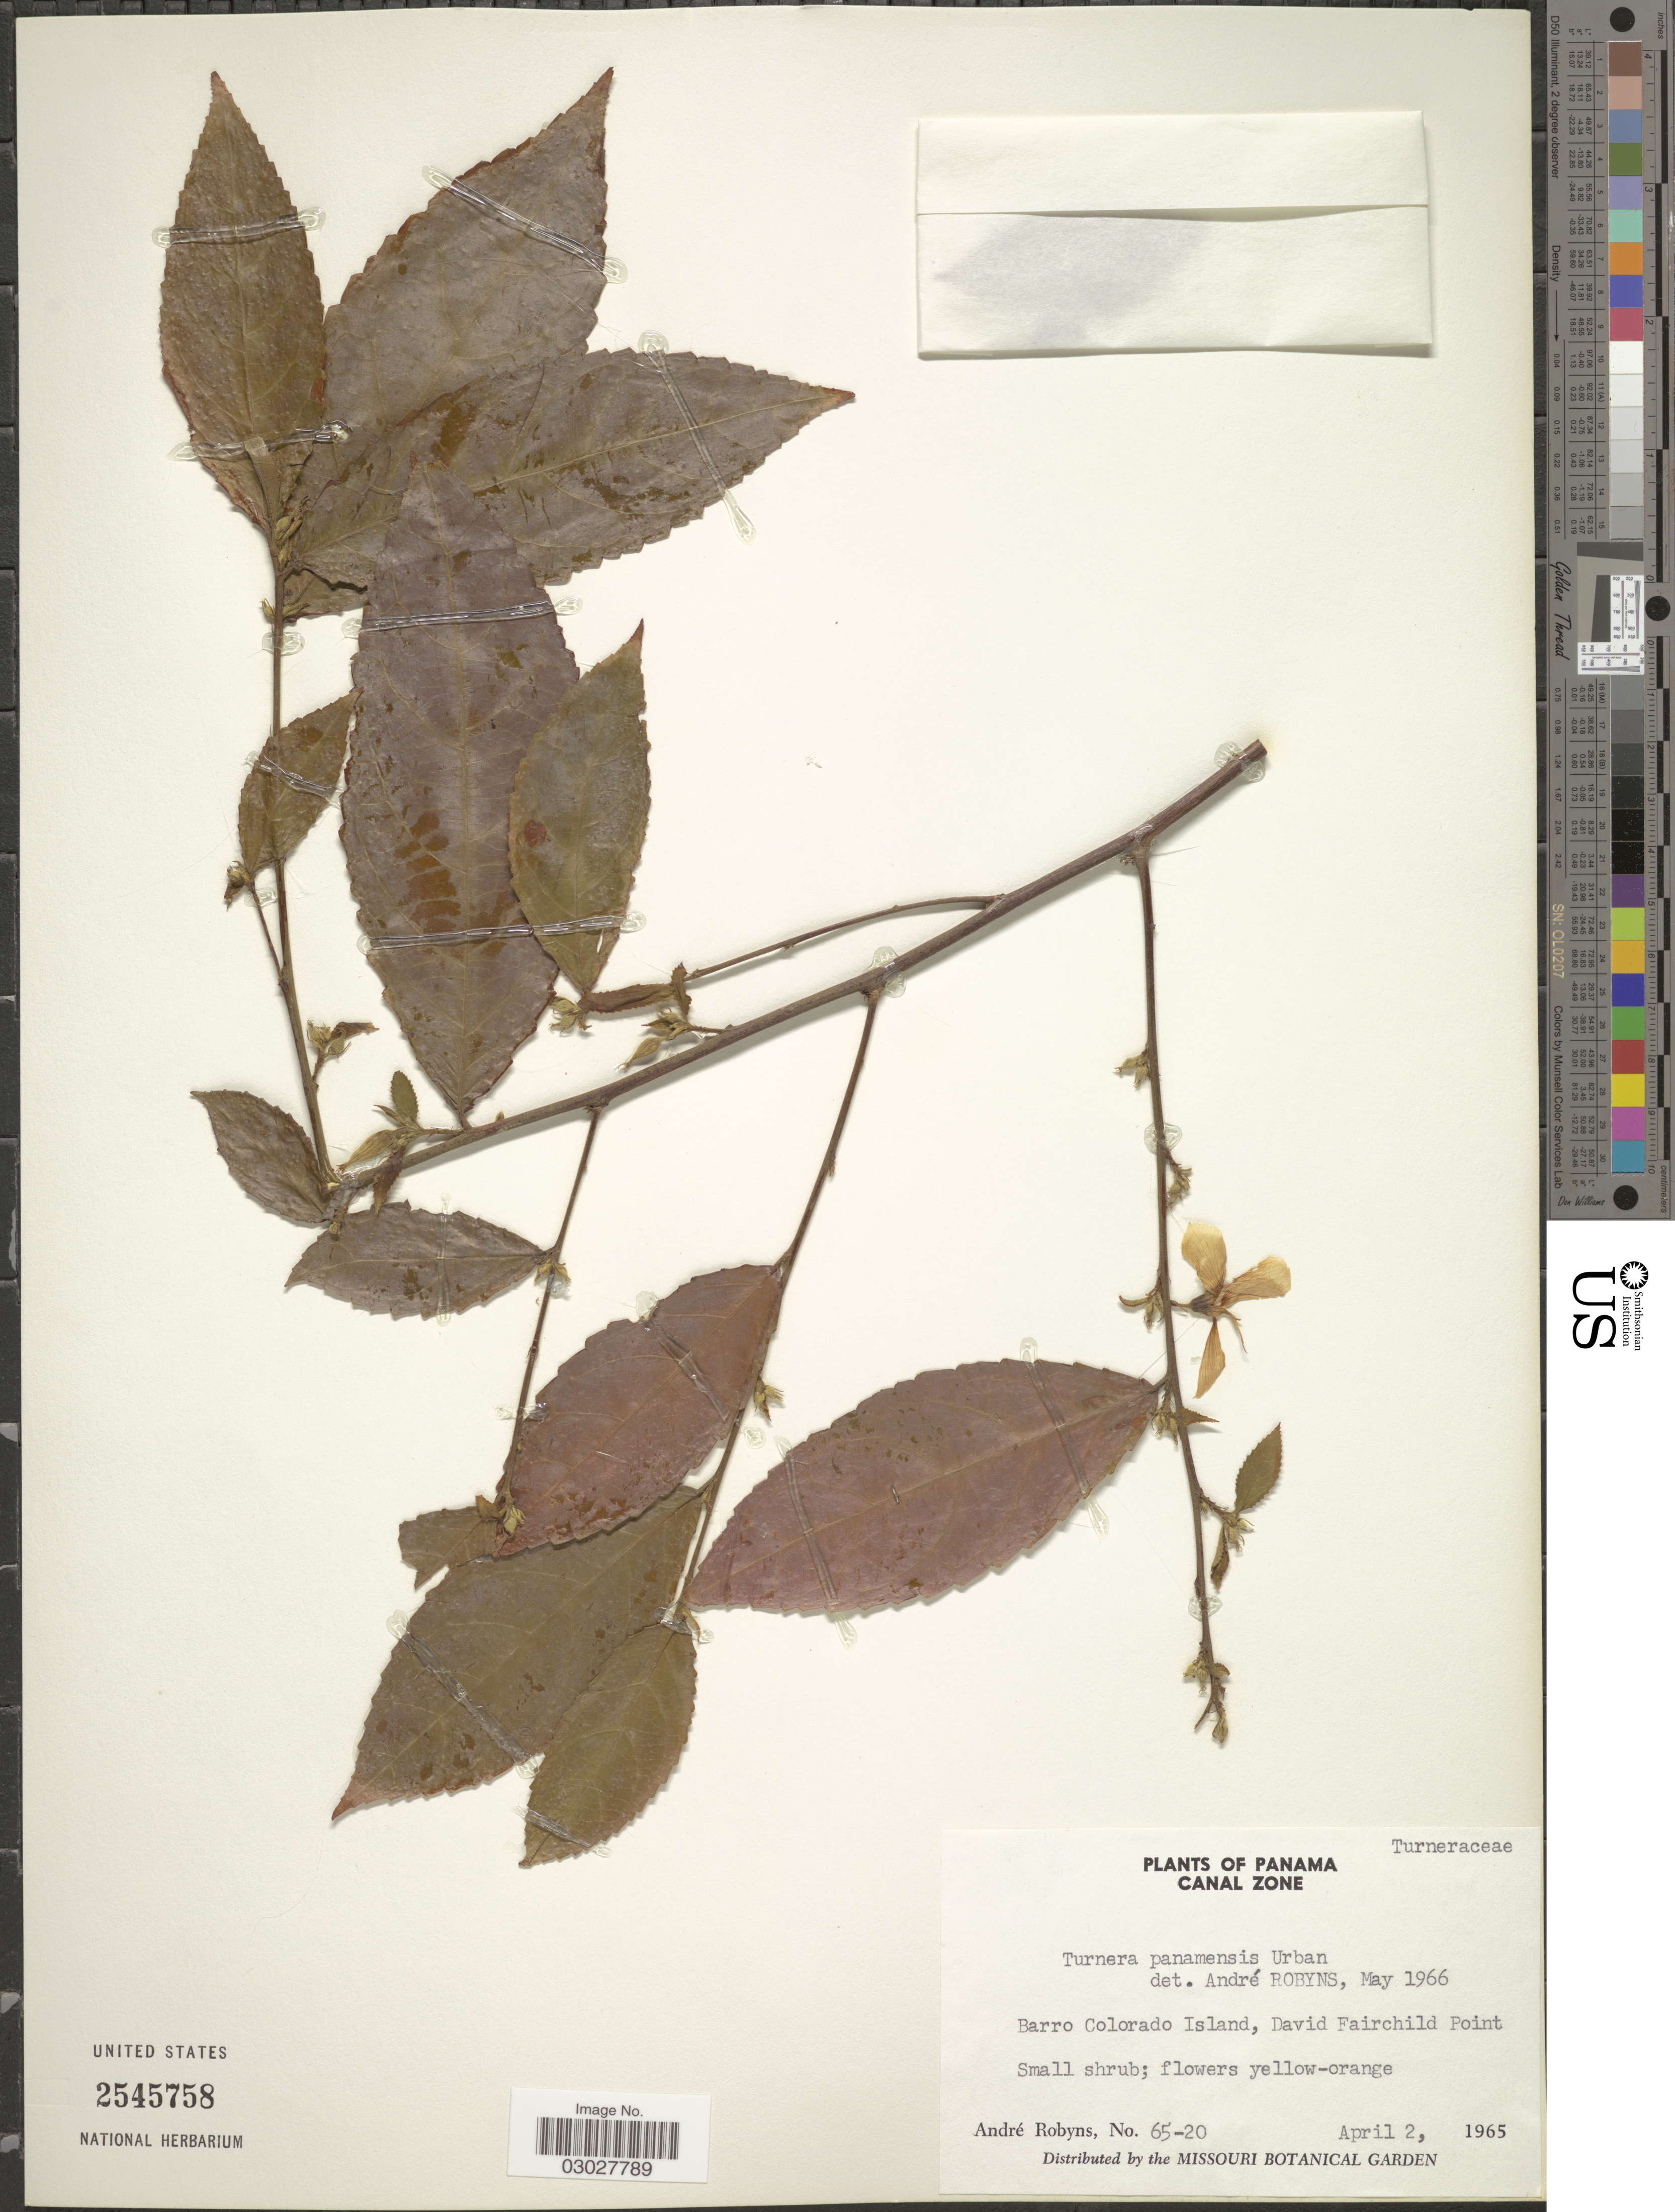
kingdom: Plantae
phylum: Tracheophyta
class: Magnoliopsida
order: Malpighiales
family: Turneraceae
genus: Turnera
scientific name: Turnera panamensis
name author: Urb.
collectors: A. G. Robyns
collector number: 65-20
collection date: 1965-04-02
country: Panama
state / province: Panamá Oeste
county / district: Canal Zone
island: Barro Colorado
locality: Canal Zone. Barro Colorado Island, David Fairchild Point.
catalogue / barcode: US 2545758